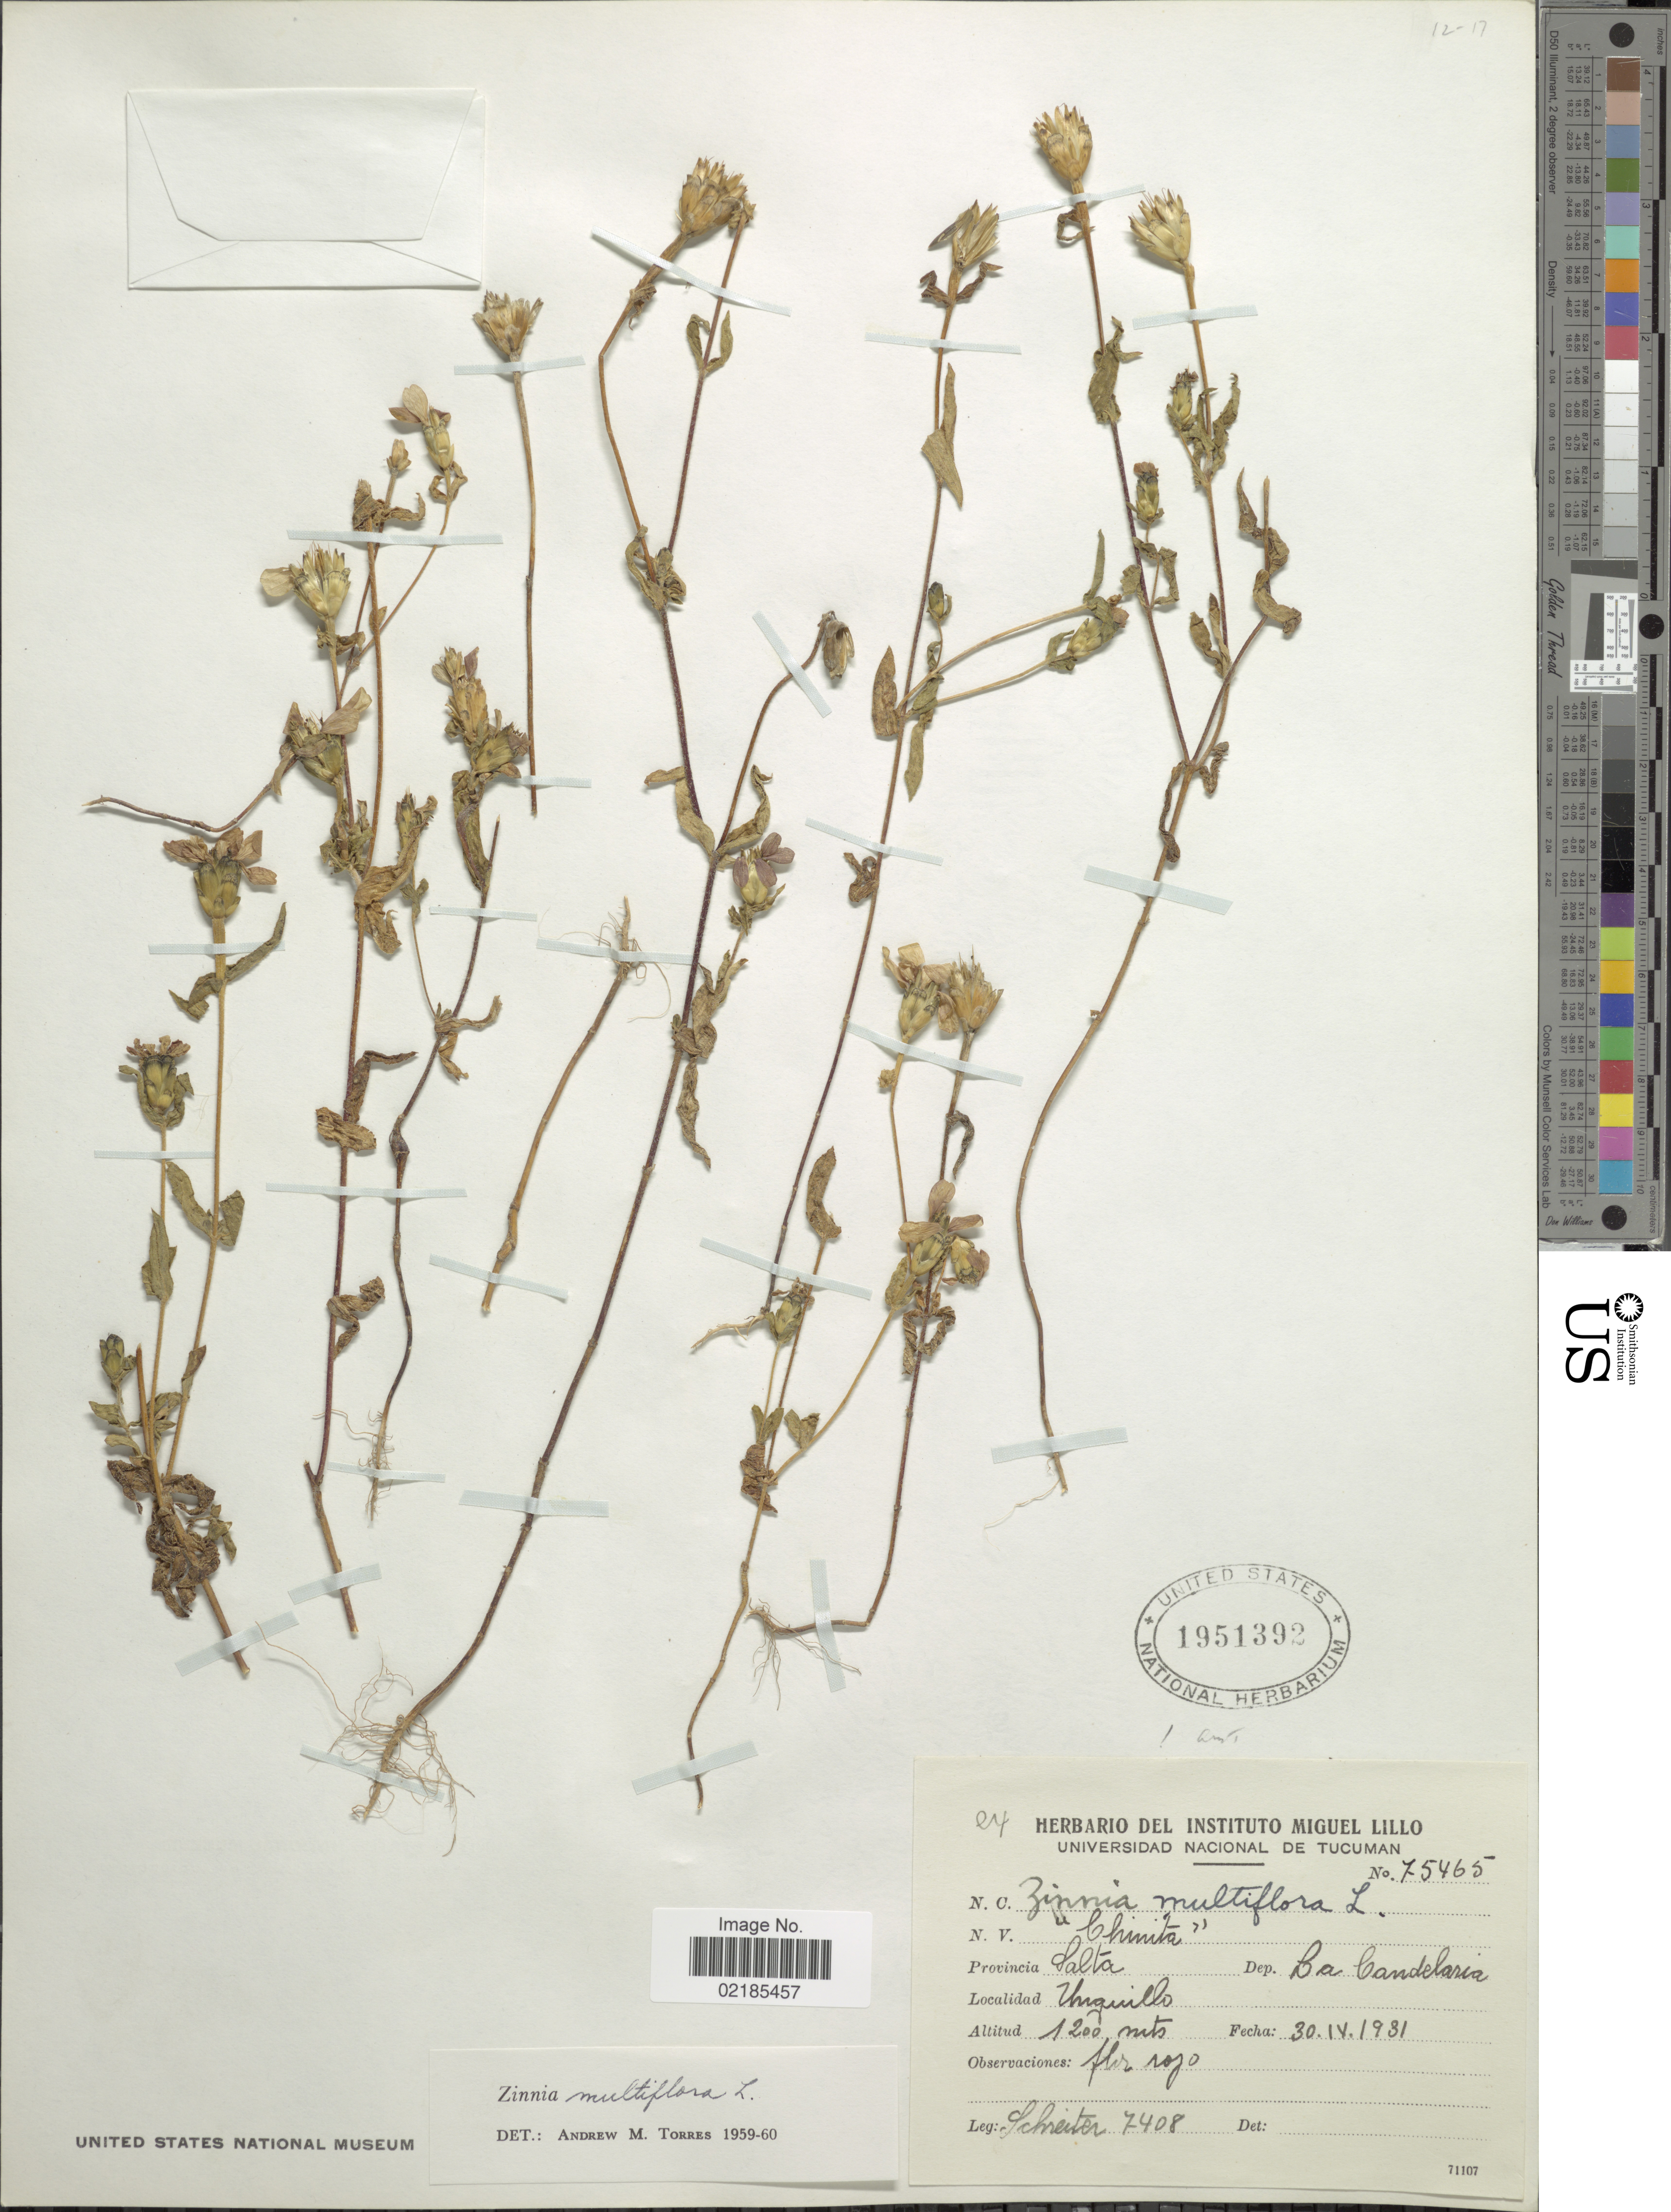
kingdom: Plantae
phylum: Tracheophyta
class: Magnoliopsida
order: Asterales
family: Asteraceae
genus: Zinnia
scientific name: Zinnia multiflora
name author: L.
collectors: -. Schreiter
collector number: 7408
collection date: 1931-04-30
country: Argentina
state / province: Salta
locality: Dep. La Candelaria, Unquillo.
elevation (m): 1200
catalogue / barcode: US 1951392